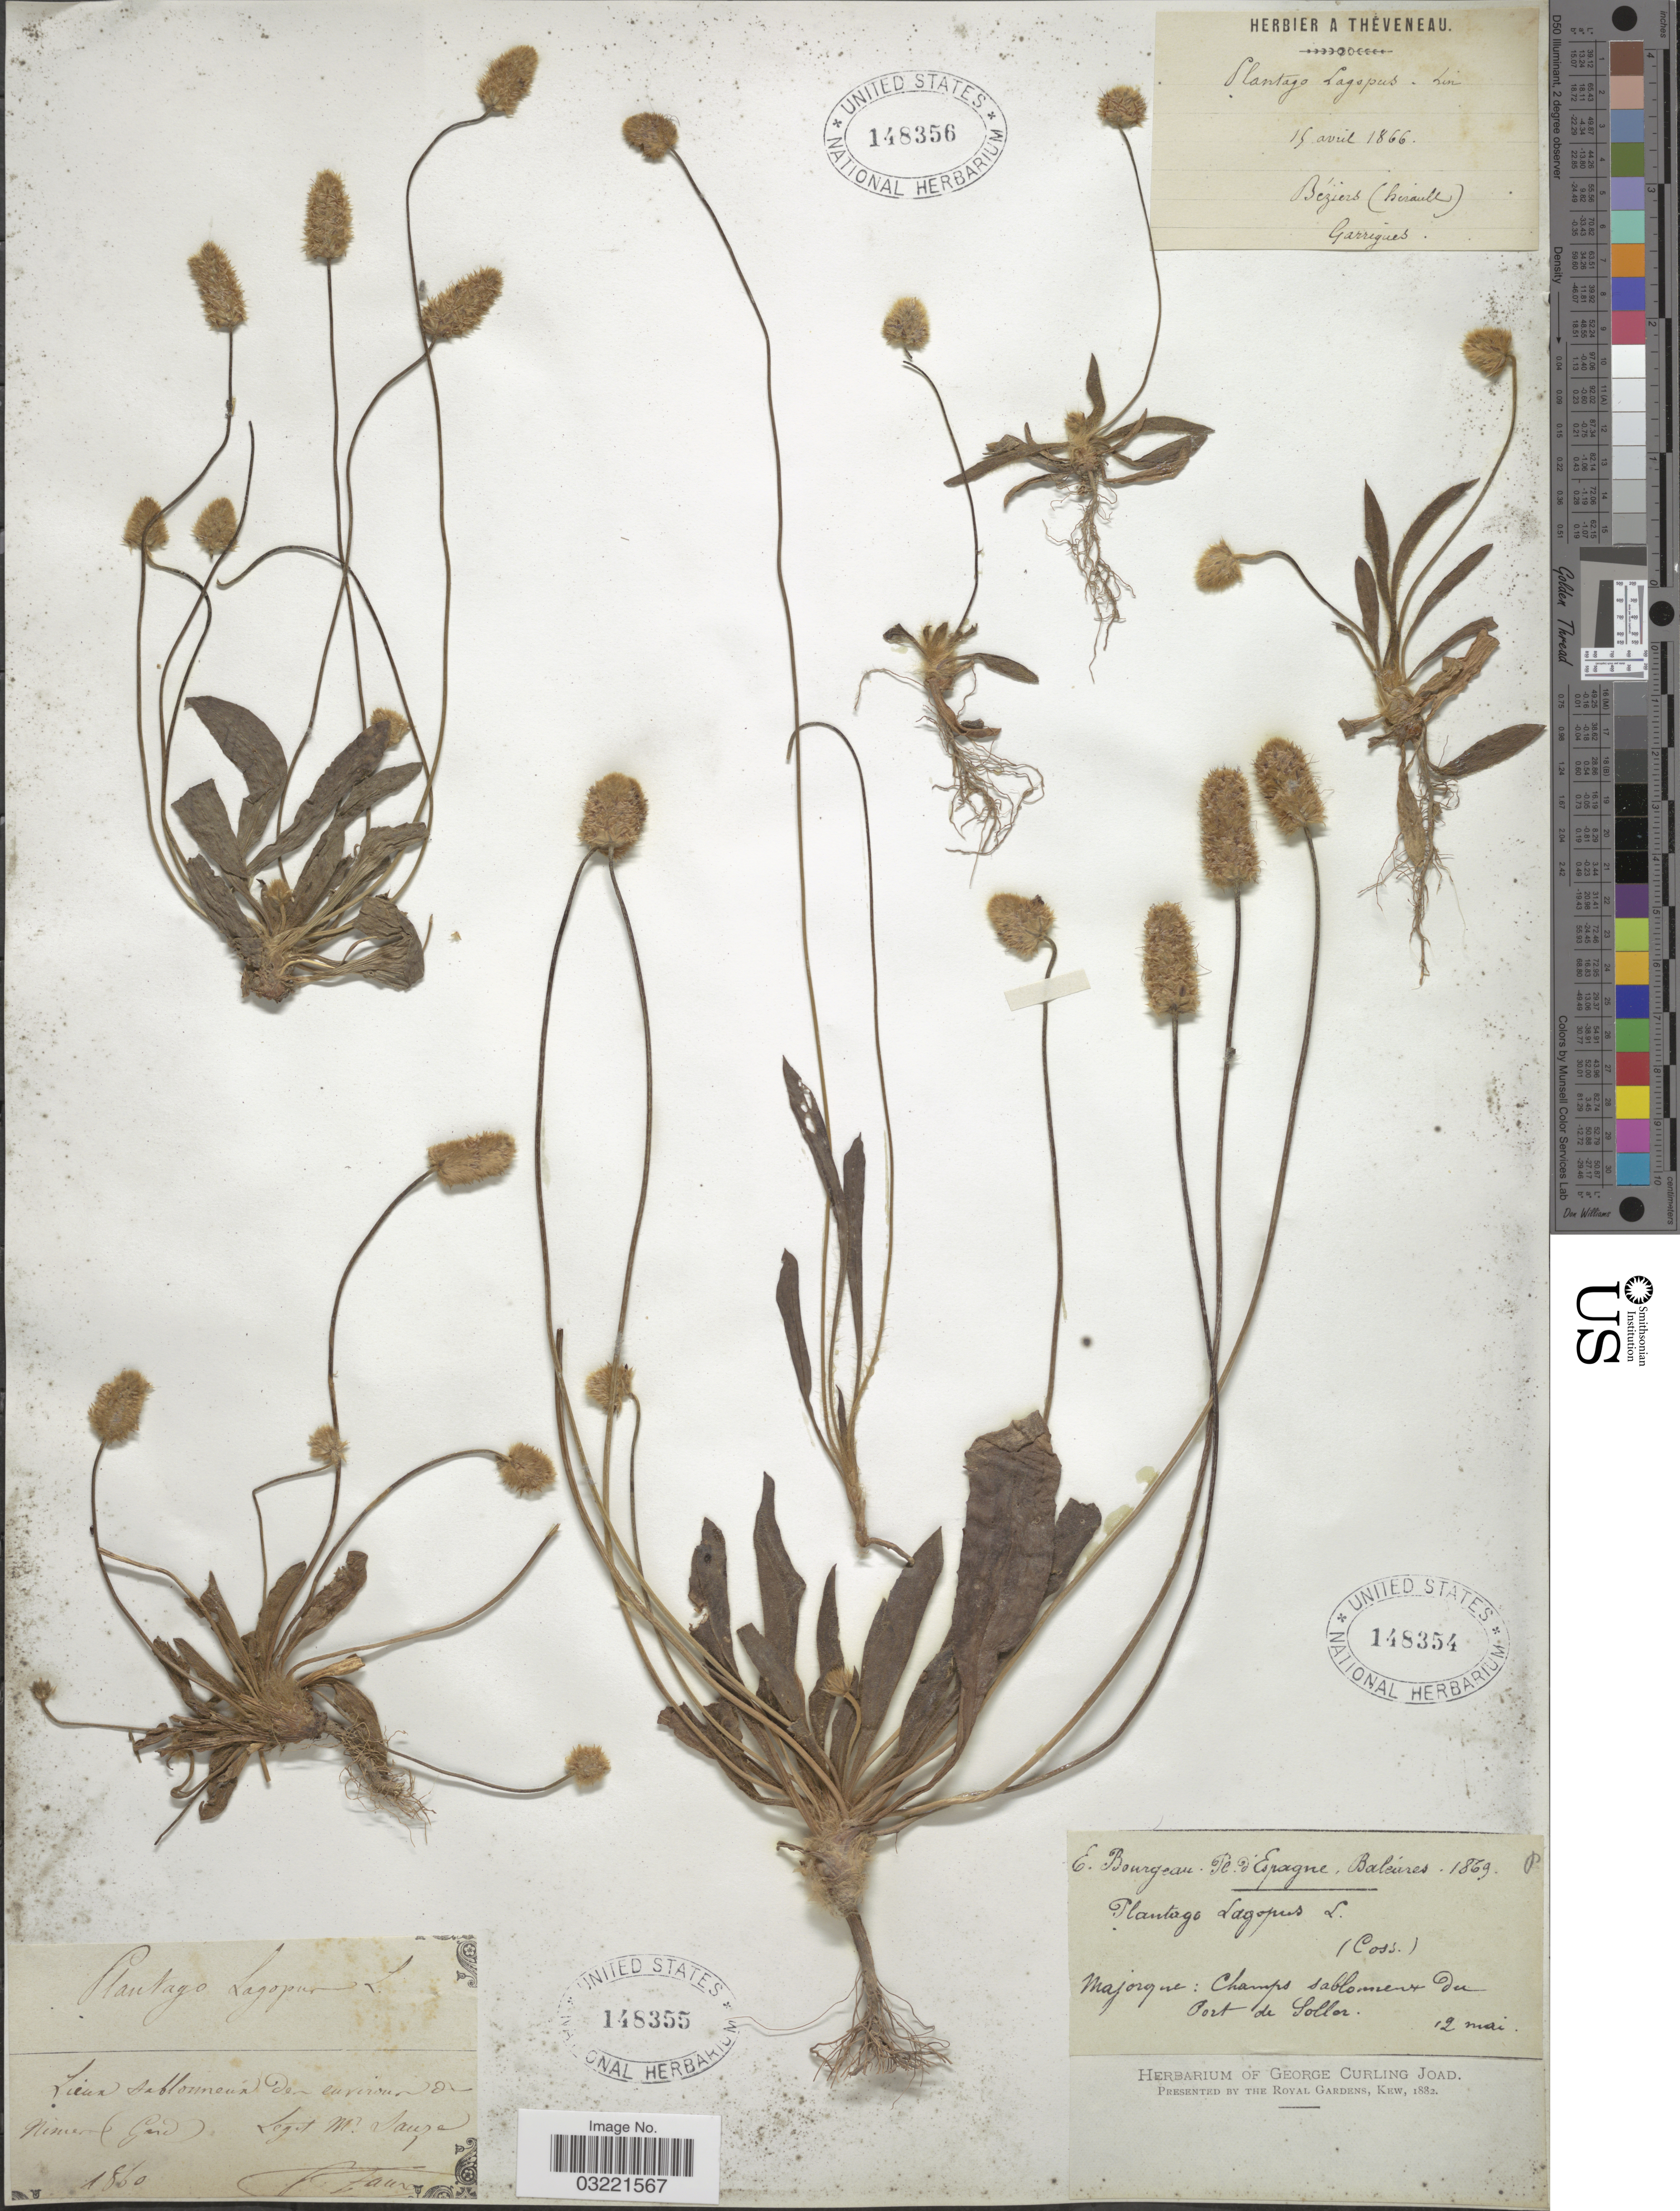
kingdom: Plantae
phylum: Tracheophyta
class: Magnoliopsida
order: Lamiales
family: Plantaginaceae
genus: Plantago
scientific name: Plantago lagopus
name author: L.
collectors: ex herb. A. Theveneau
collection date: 1866-04-15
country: France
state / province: Occitanie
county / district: Hérault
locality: Béziers (hérault). Garrigues [unsure placement]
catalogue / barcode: US 148356